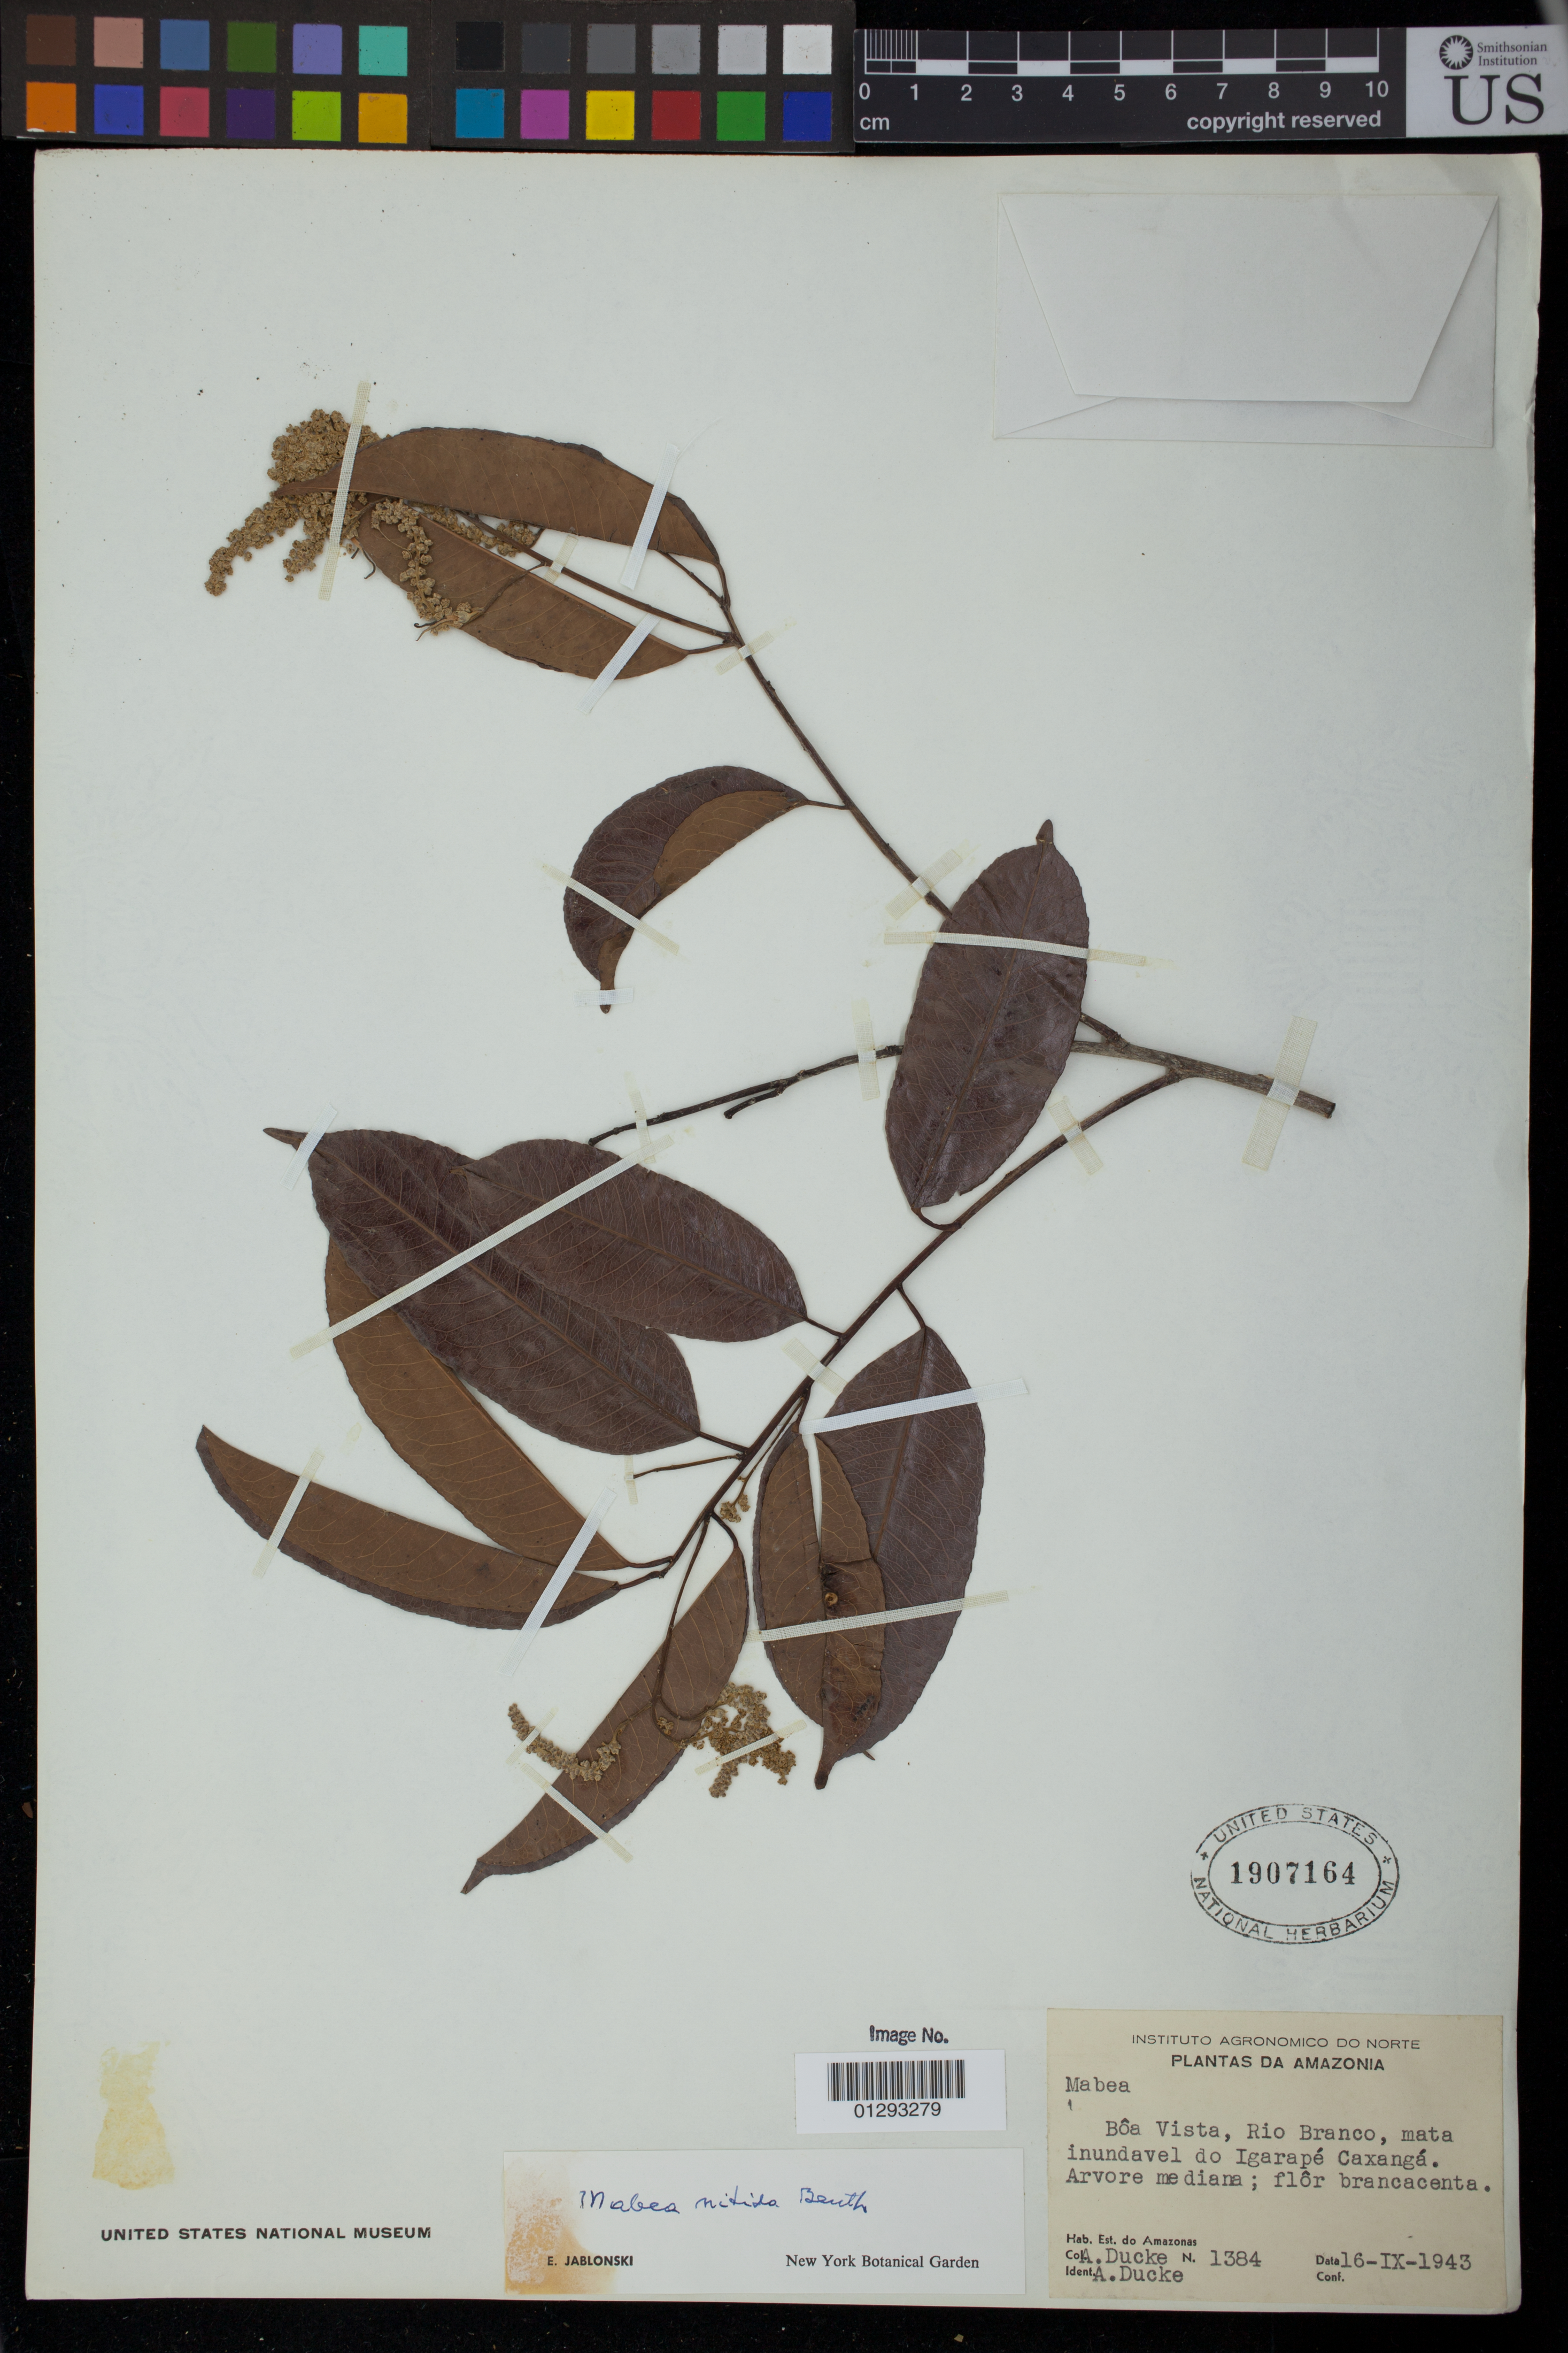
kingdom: Plantae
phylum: Tracheophyta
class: Magnoliopsida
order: Malpighiales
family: Euphorbiaceae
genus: Mabea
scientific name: Mabea nitida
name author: Spruce ex Benth.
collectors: A. Ducke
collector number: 1384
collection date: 1943-09-16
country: Brazil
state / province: Roraima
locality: Boa Vista, Rio Branco, mata inundavel do Igarape Caxanga.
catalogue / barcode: US 1907164